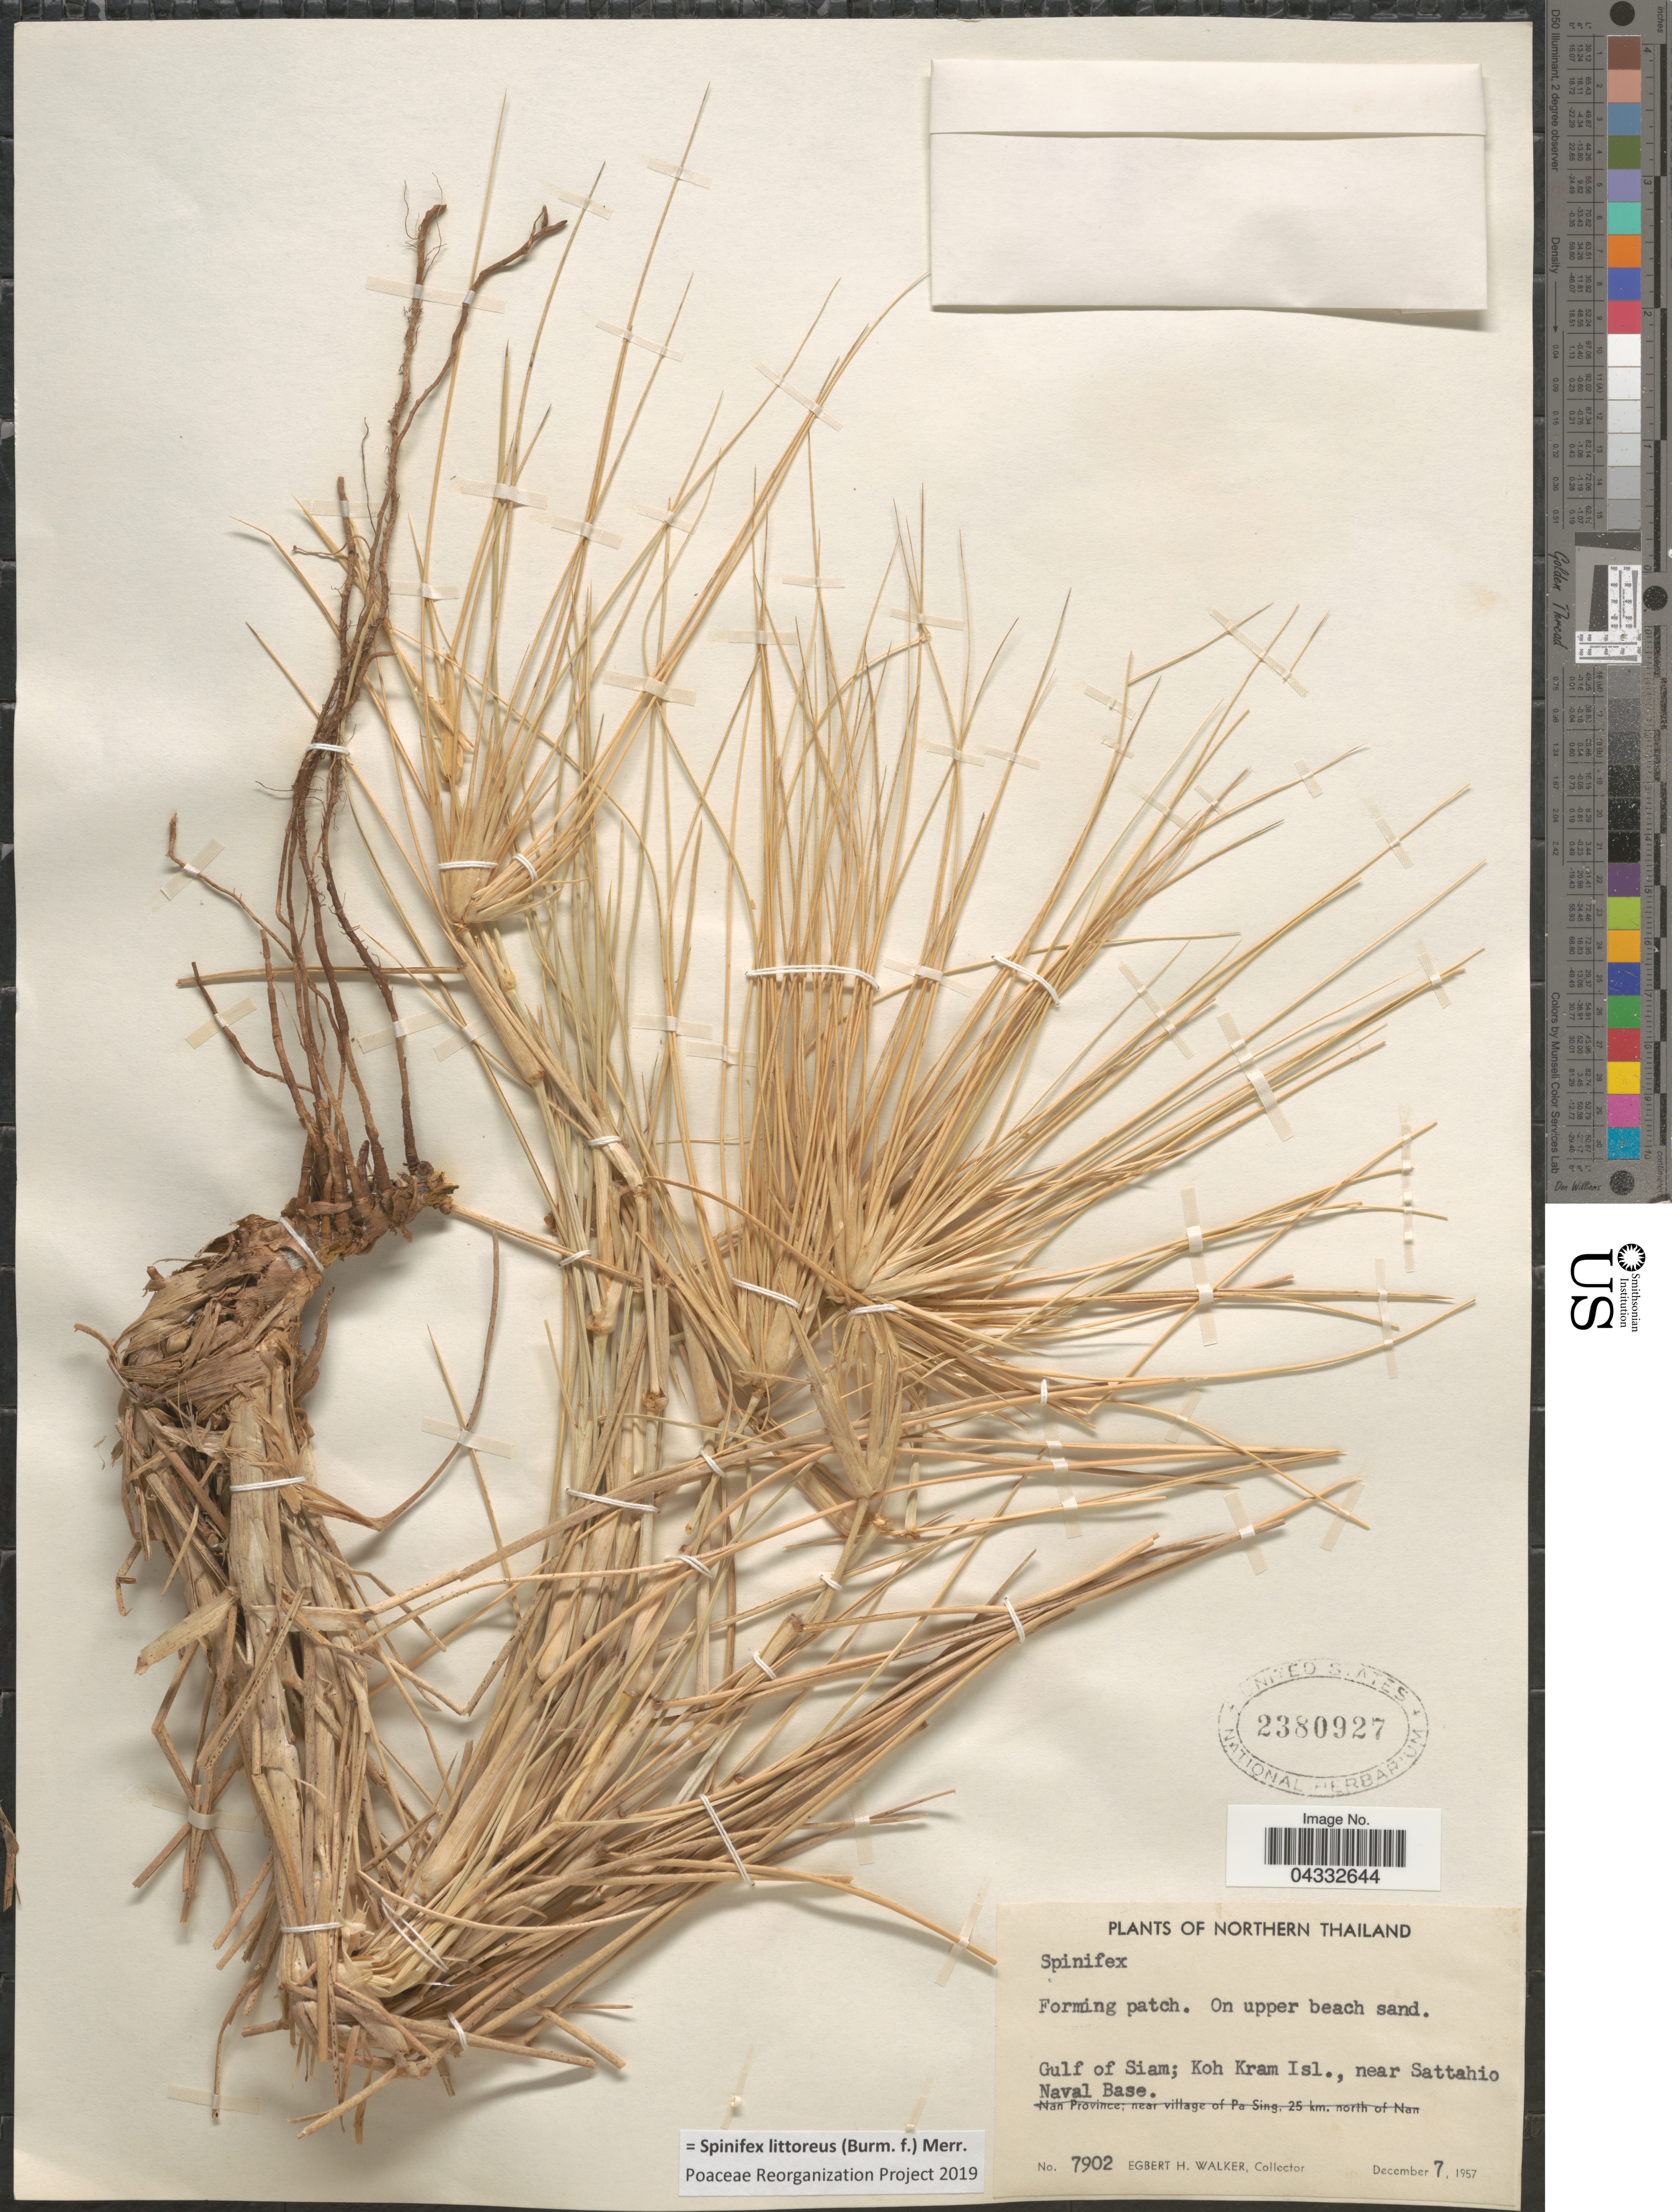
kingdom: Plantae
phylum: Tracheophyta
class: Liliopsida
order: Poales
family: Poaceae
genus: Spinifex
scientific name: Spinifex littoreus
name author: (Burm. f.) Merr.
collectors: E. H. Walker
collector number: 7902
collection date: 1957-12-07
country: Thailand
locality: Northern Thailand. Forming patch. On upper beach sand. Gulf of Siam; Koh Kram Isl., near Sattahio Naval Base.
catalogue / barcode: US 2380927